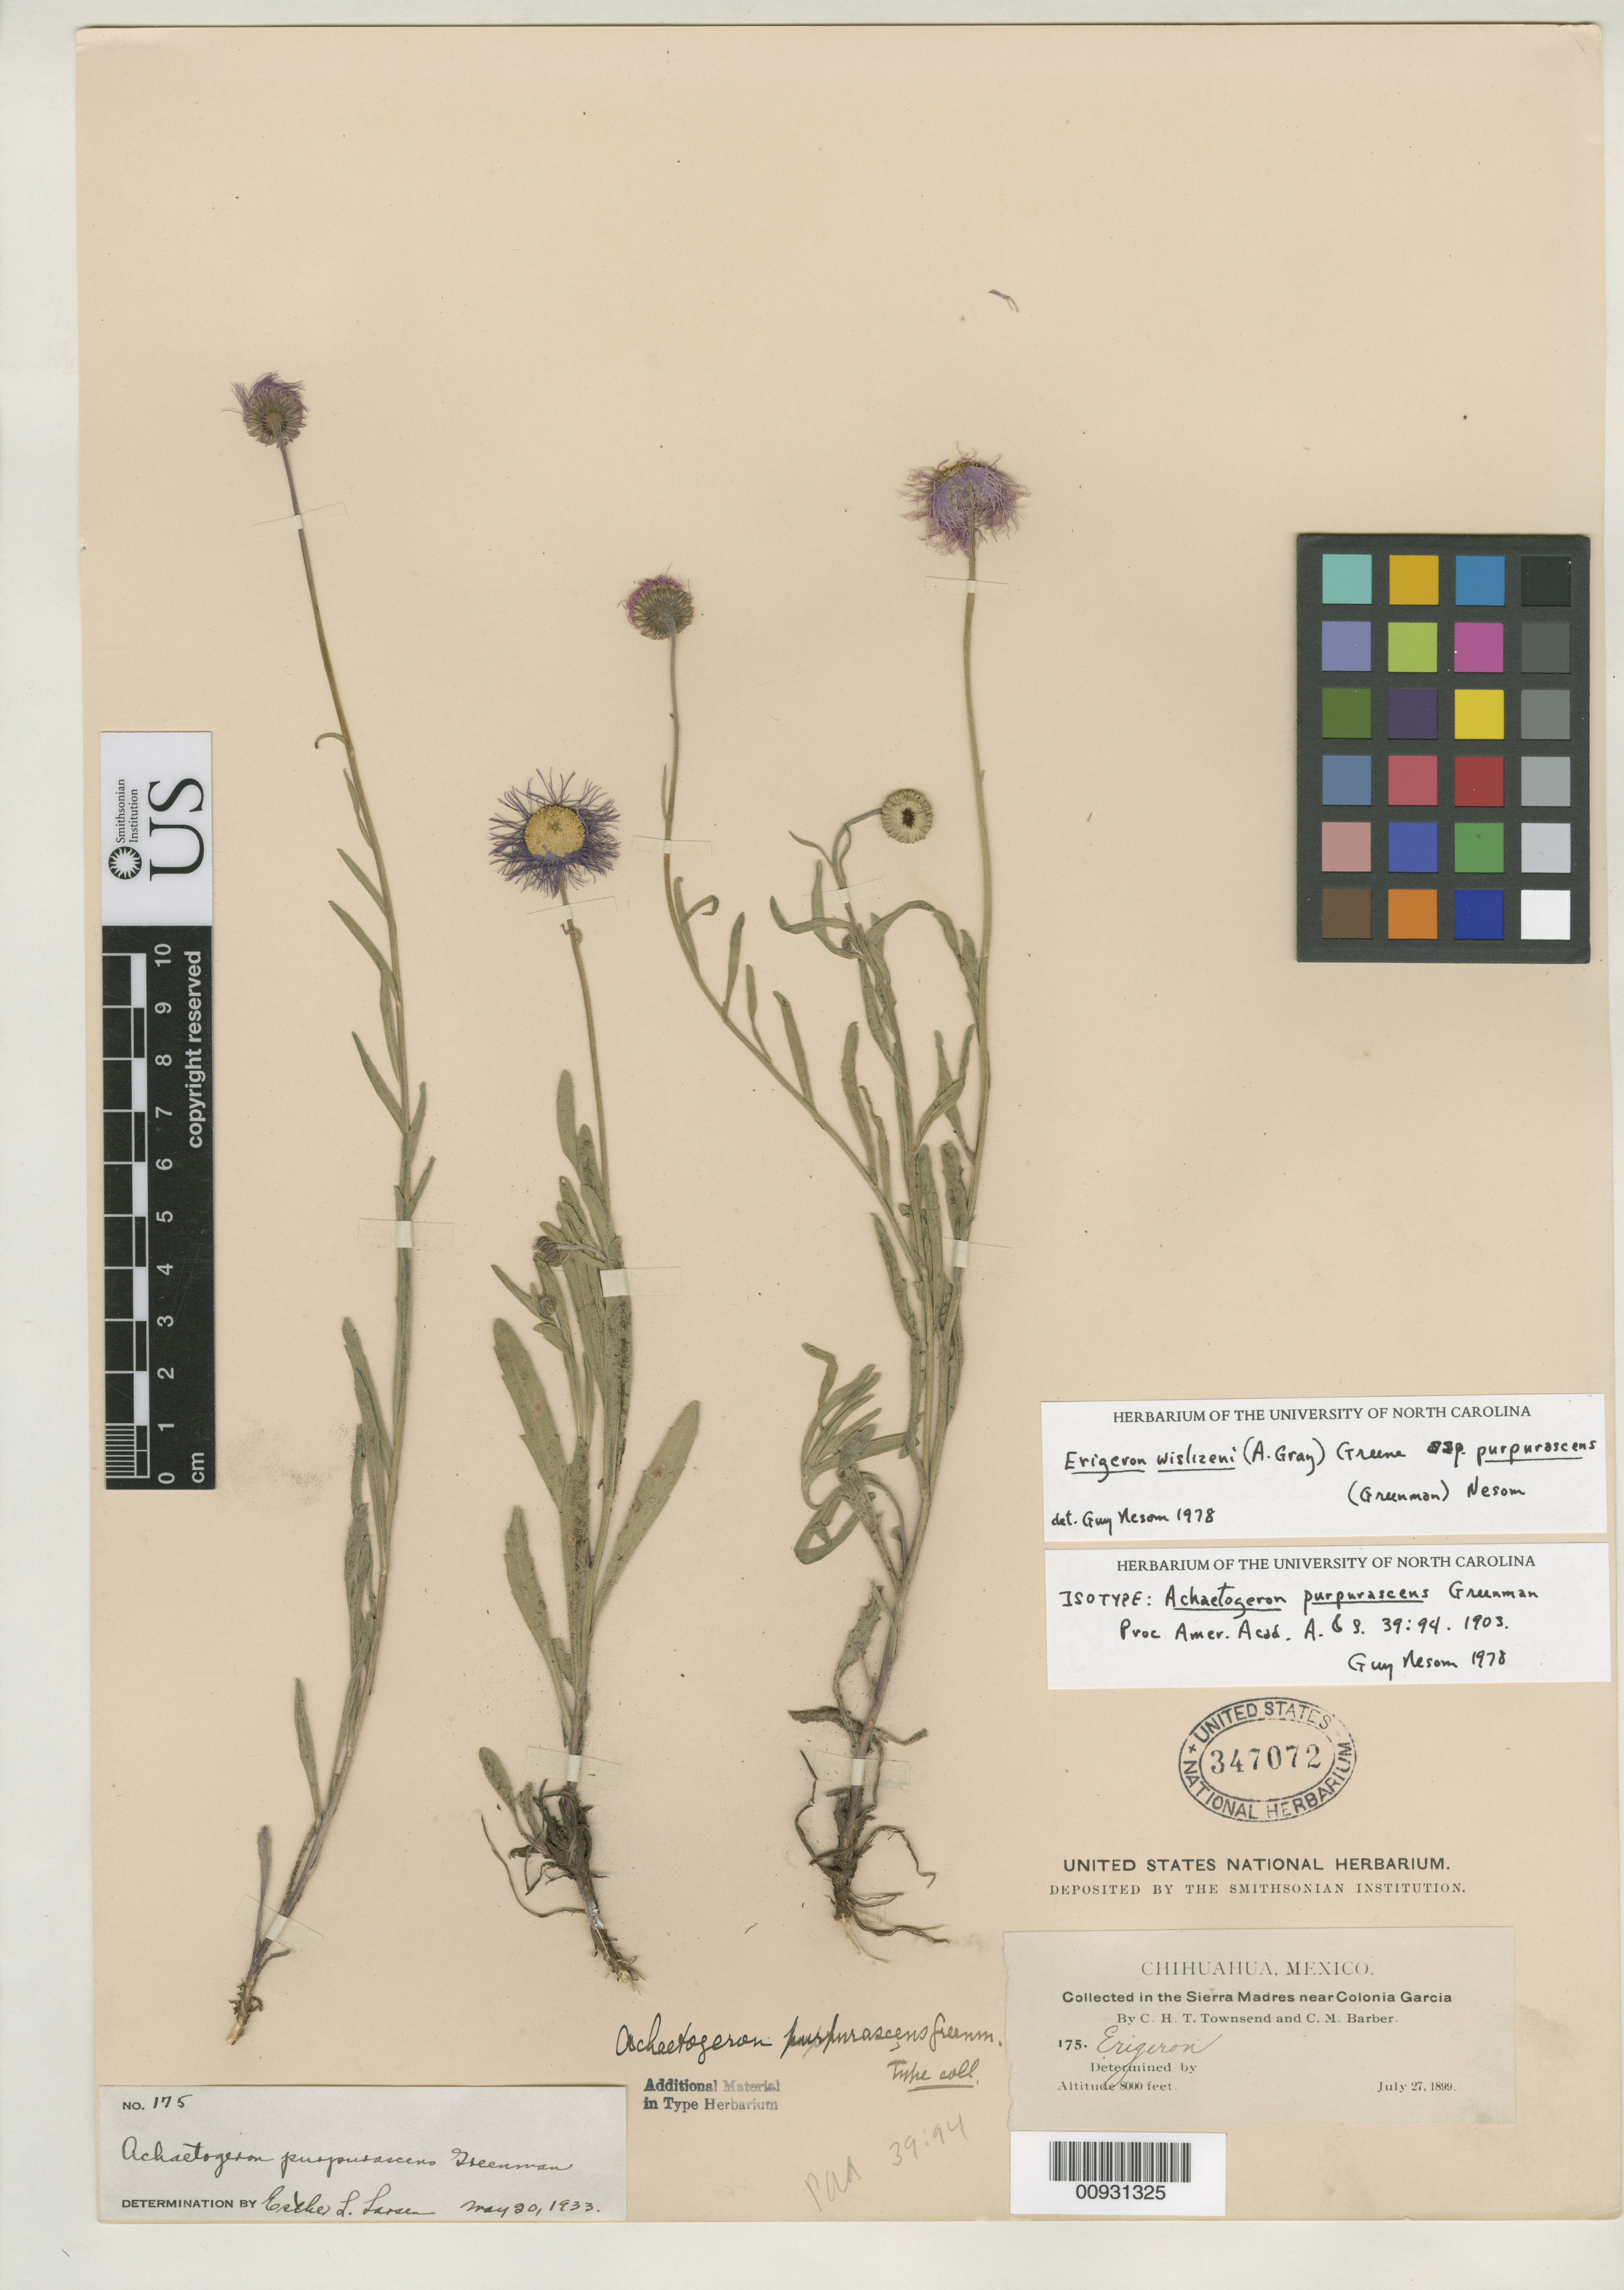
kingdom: Plantae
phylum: Tracheophyta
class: Magnoliopsida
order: Asterales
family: Asteraceae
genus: Achaetogeron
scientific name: Achaetogeron purpurascens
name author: Greenm.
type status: Isotype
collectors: C. H. T. Townsend & C. Barber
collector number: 175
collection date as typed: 27 Jul 1899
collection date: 1899-07-27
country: Mexico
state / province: Chihuahua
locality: Sierra Madres near Colonia Garcia.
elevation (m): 2438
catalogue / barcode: US 347072